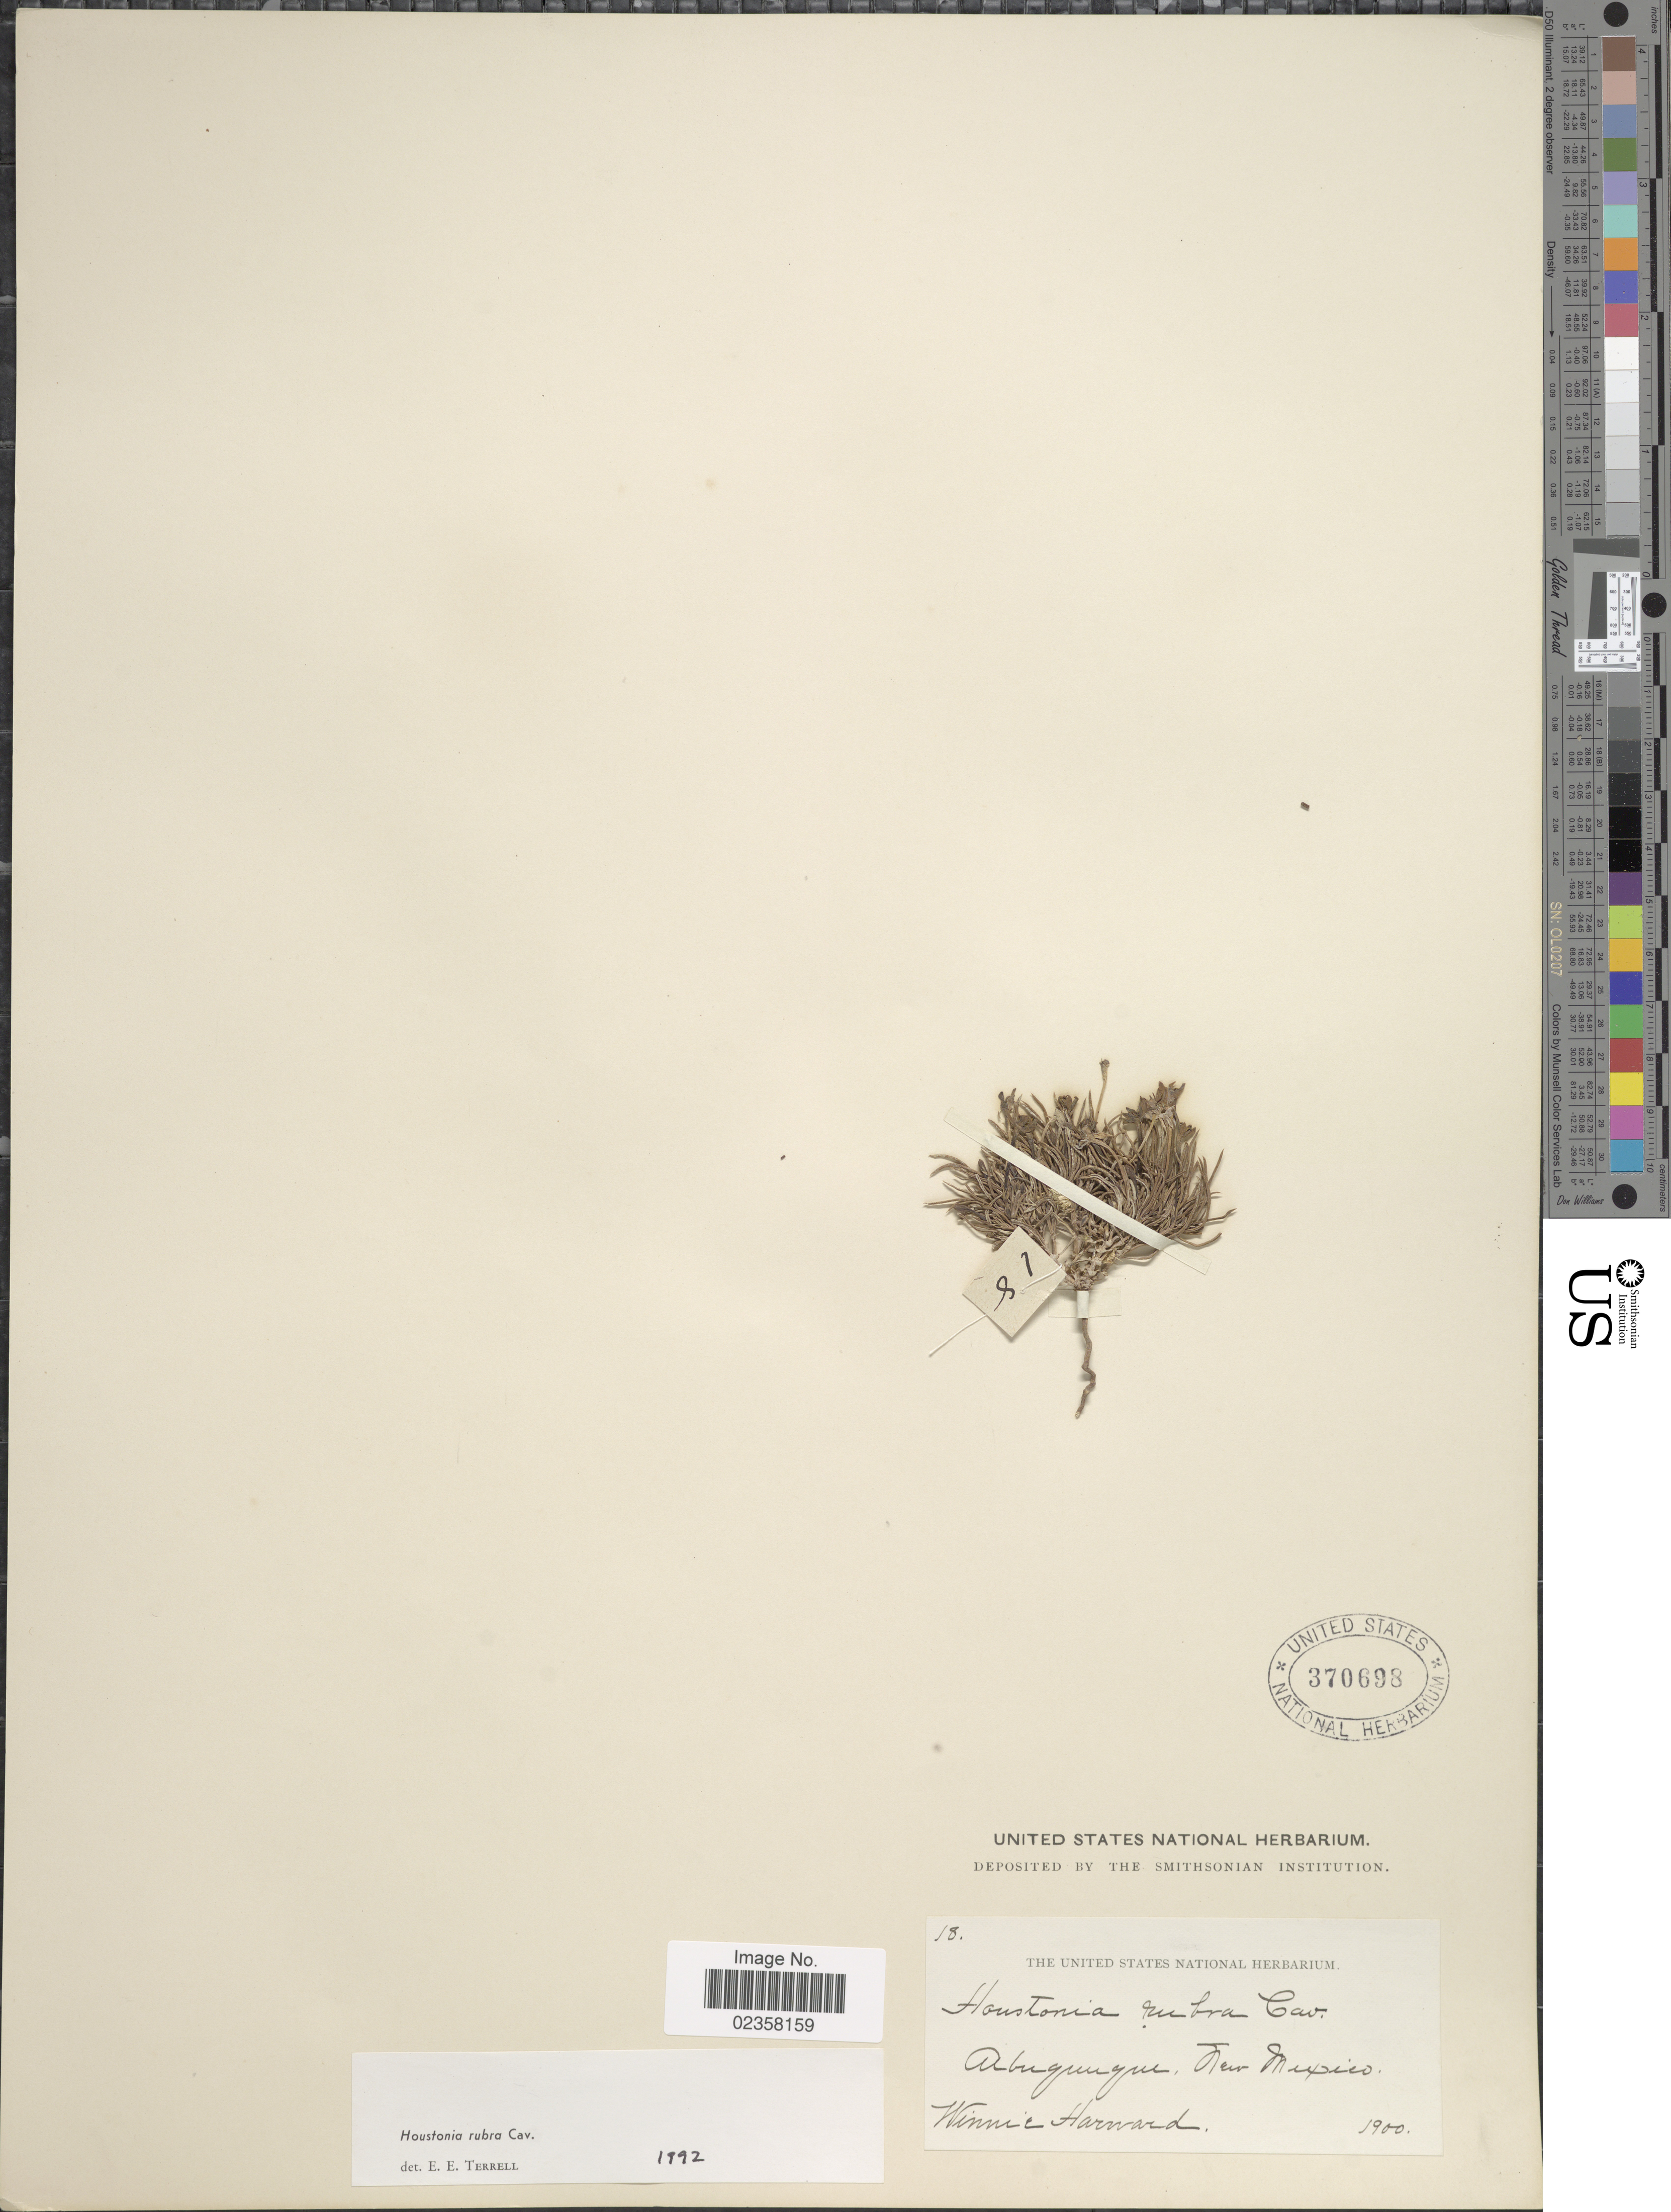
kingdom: Plantae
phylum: Tracheophyta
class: Magnoliopsida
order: Gentianales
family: Rubiaceae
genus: Houstonia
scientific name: Houstonia rubra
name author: Cav.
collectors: W. Harward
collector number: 18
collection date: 1900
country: United States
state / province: New Mexico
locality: Albuquerque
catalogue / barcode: US 370698